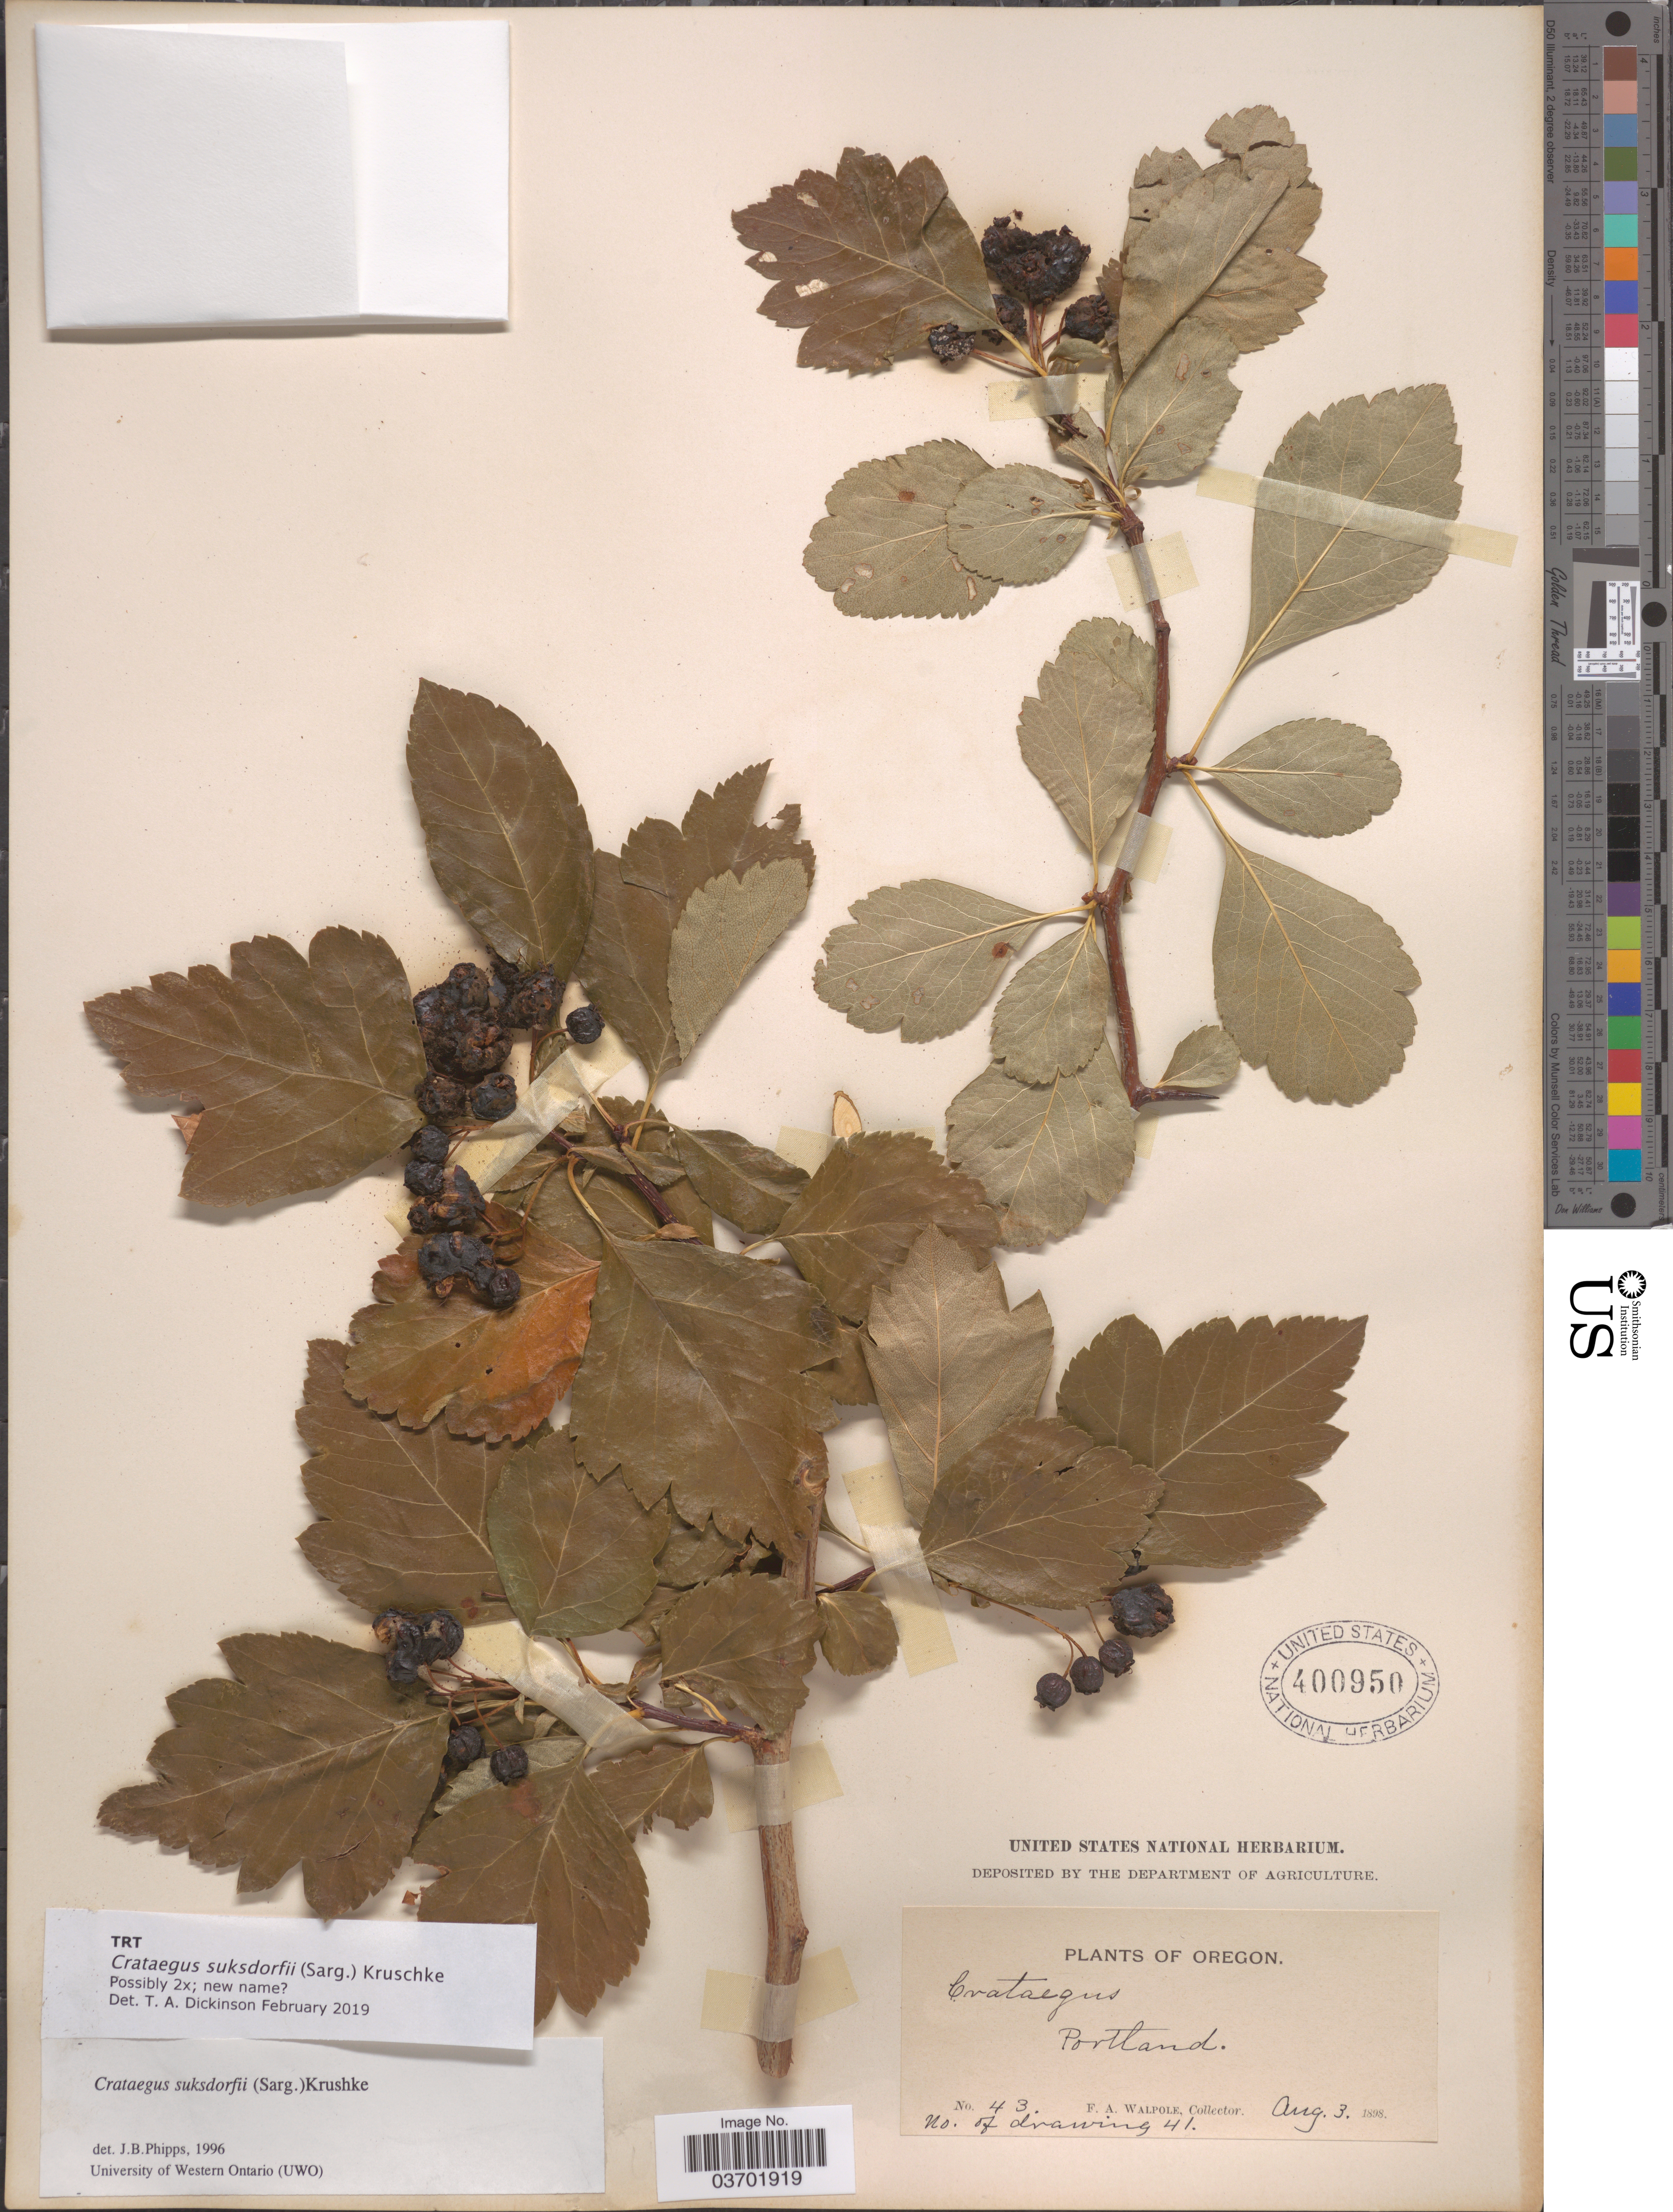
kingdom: Plantae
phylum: Tracheophyta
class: Magnoliopsida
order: Rosales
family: Rosaceae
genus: Crataegus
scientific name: Crataegus suksdorfii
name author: (Sarg.) Kruschke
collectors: F. Walpole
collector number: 43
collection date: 1898-08-03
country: United States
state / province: Oregon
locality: Portland.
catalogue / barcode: US 400950